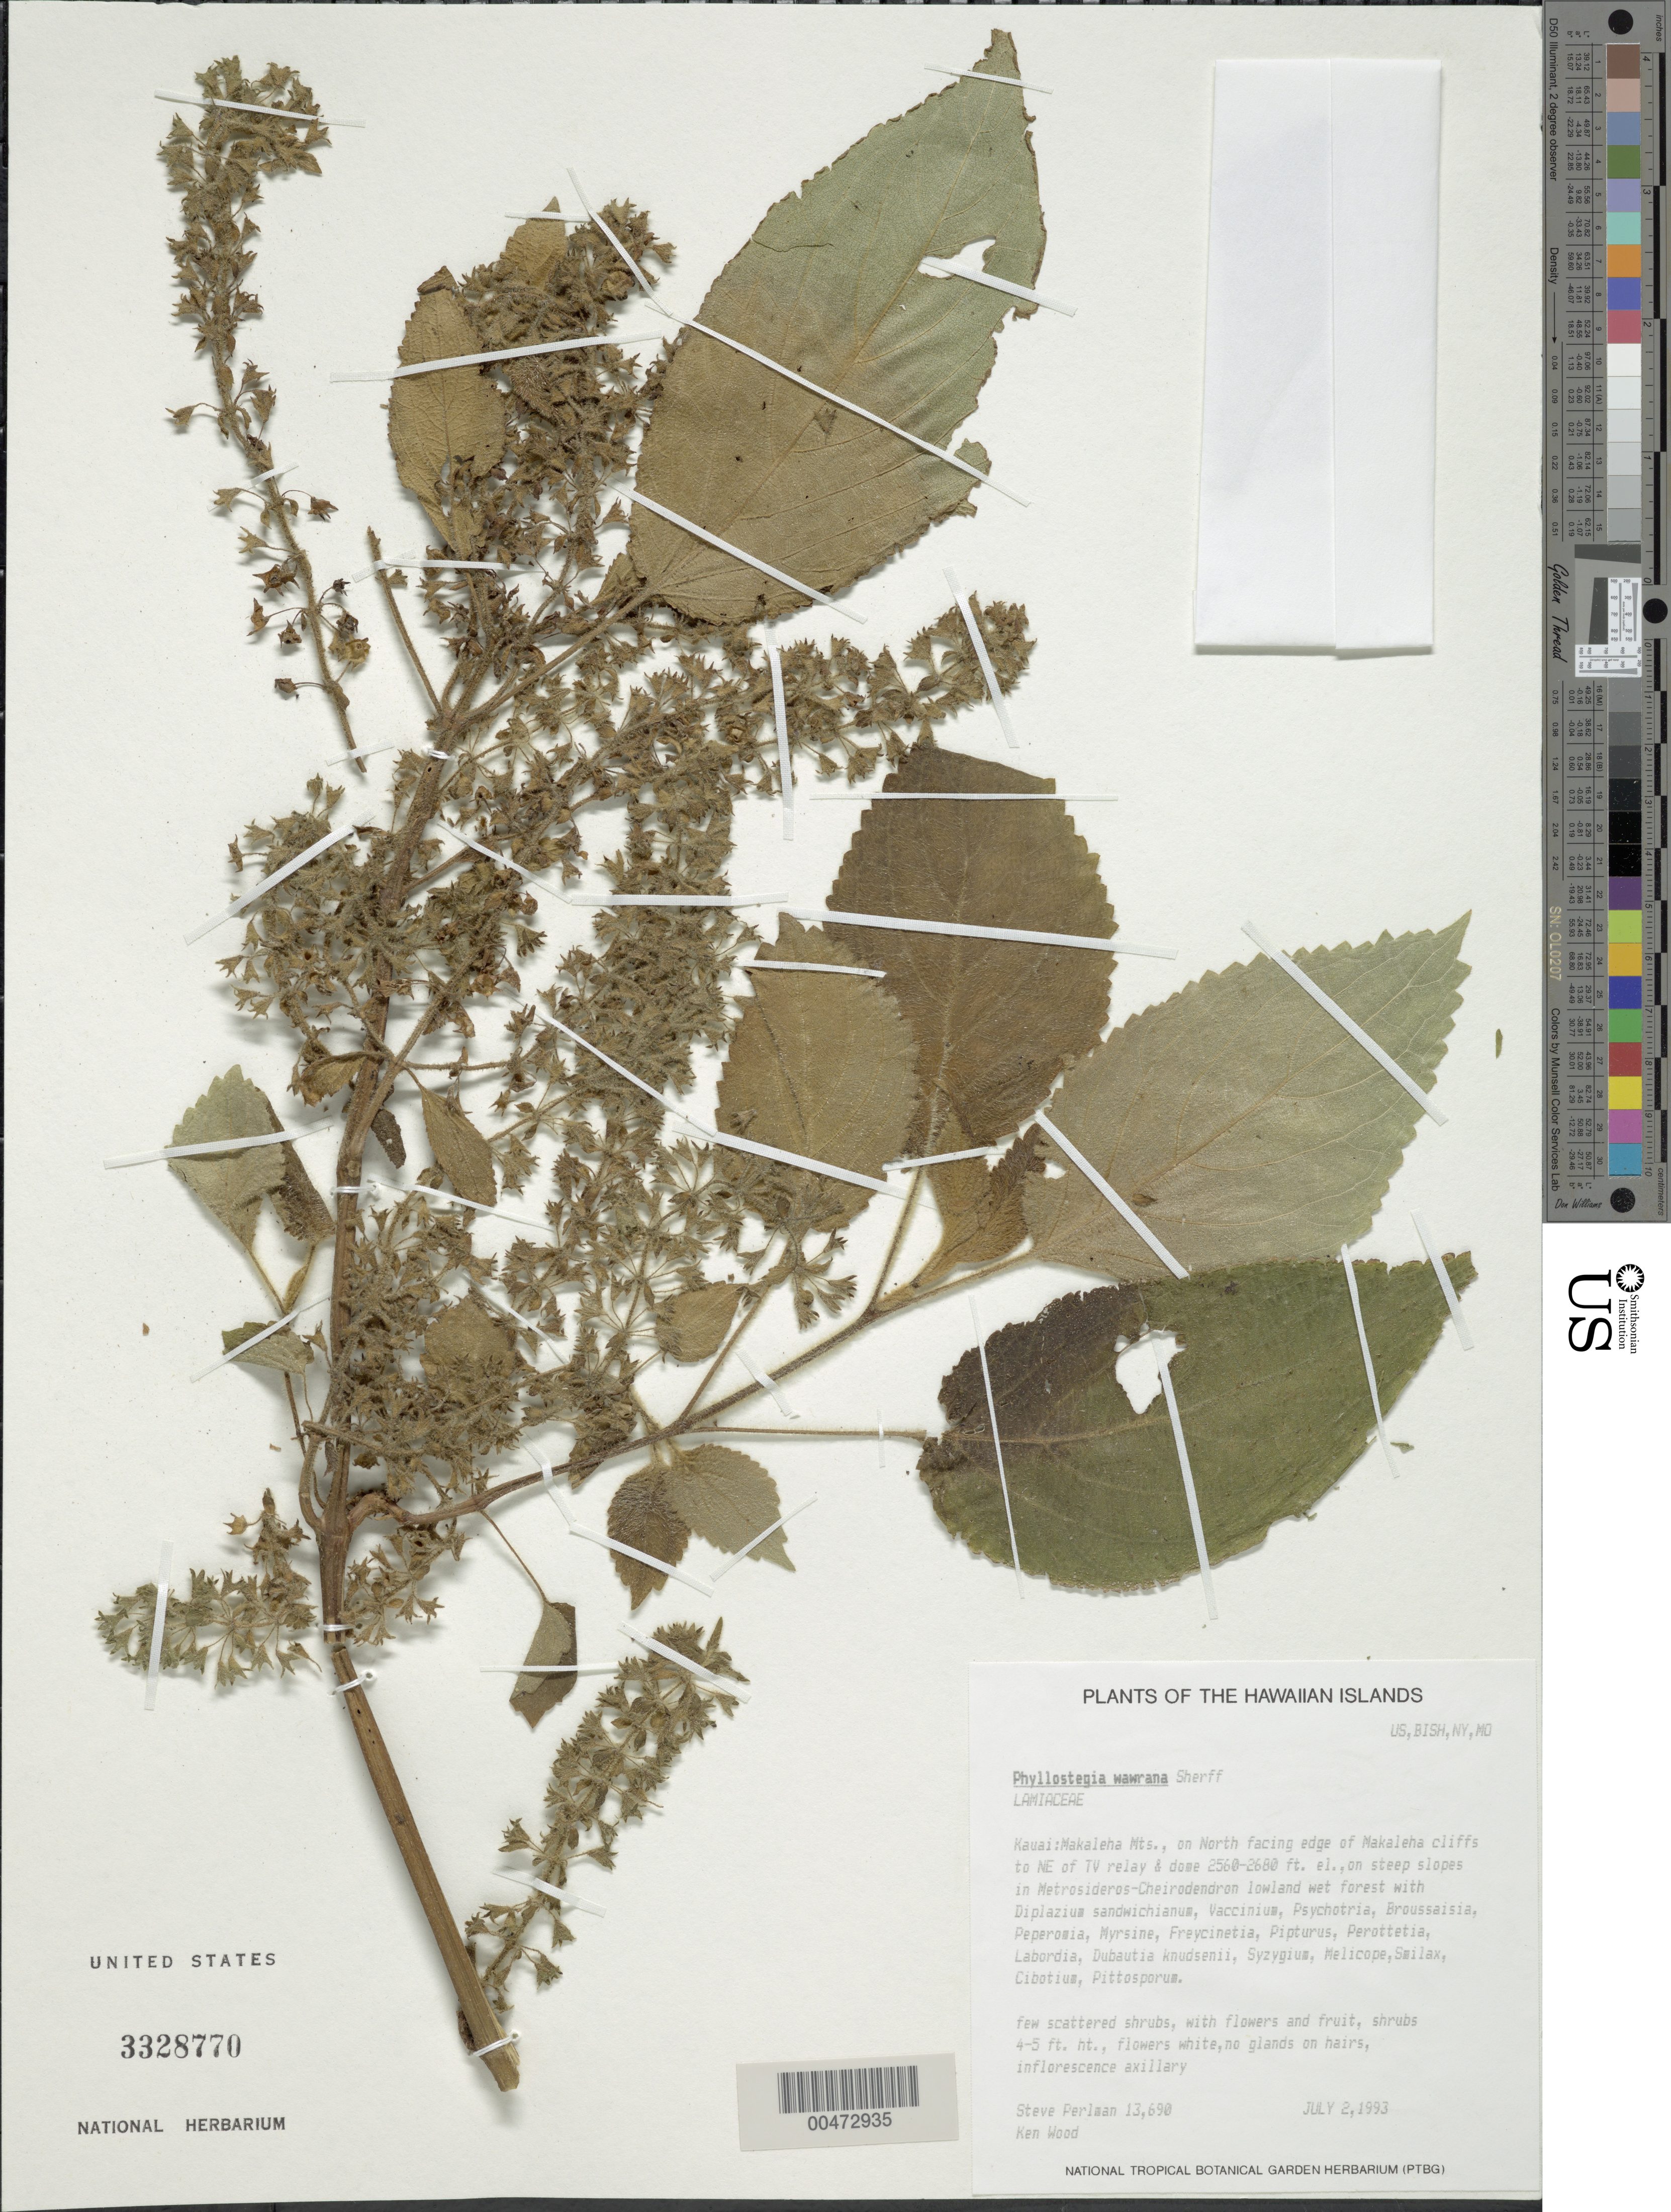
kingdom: Plantae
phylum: Tracheophyta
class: Magnoliopsida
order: Lamiales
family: Lamiaceae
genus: Phyllostegia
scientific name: Phyllostegia wawrana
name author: Sherff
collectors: S. P. Perlman & K. Wood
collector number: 13690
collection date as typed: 2 Jul 1993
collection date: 1993-07-02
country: United States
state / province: Hawaii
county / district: Kauai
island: Kaua'i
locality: Makaleha Mts, on N facing edge of Makaleha cliffs to NE of TV relay & dome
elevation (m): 780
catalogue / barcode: US 3328770